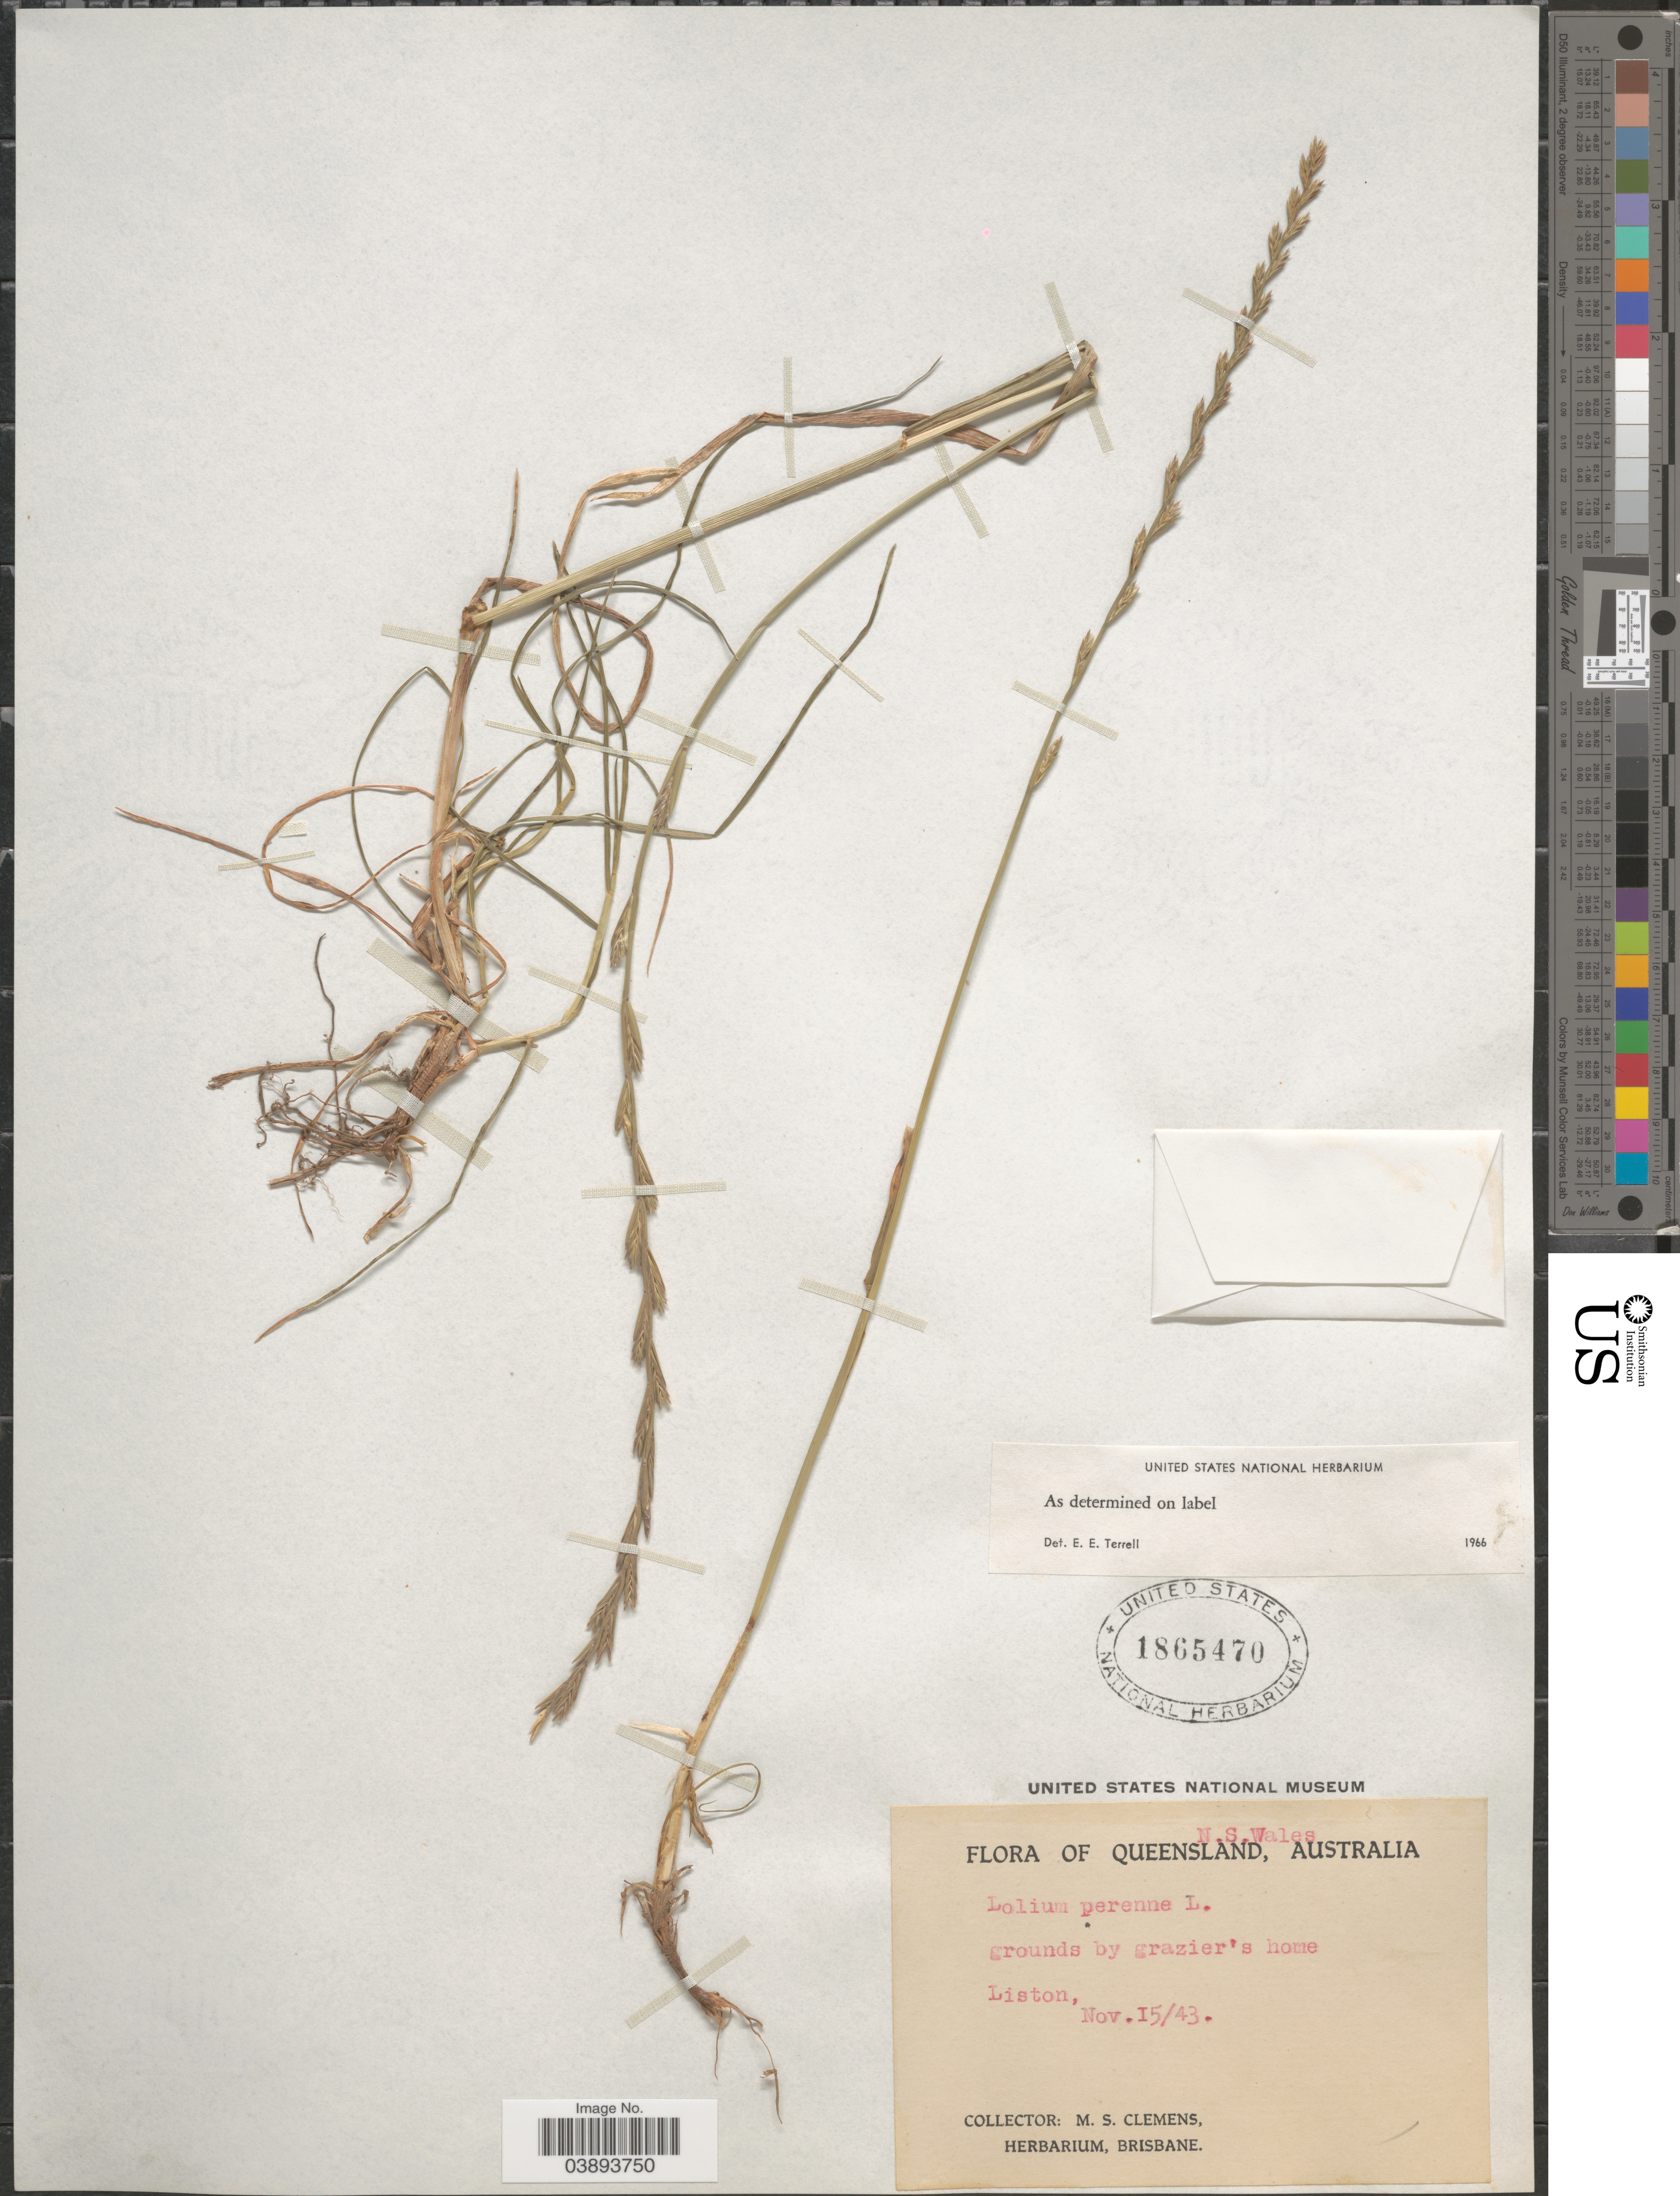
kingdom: Plantae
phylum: Tracheophyta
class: Liliopsida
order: Poales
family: Poaceae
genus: Lolium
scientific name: Lolium perenne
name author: L.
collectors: M. S. Clemens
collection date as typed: Transcribed d/m/y: 15/11/43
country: Australia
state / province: New South Wales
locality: Grounds by grazier's home Liston.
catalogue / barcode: US 1865470